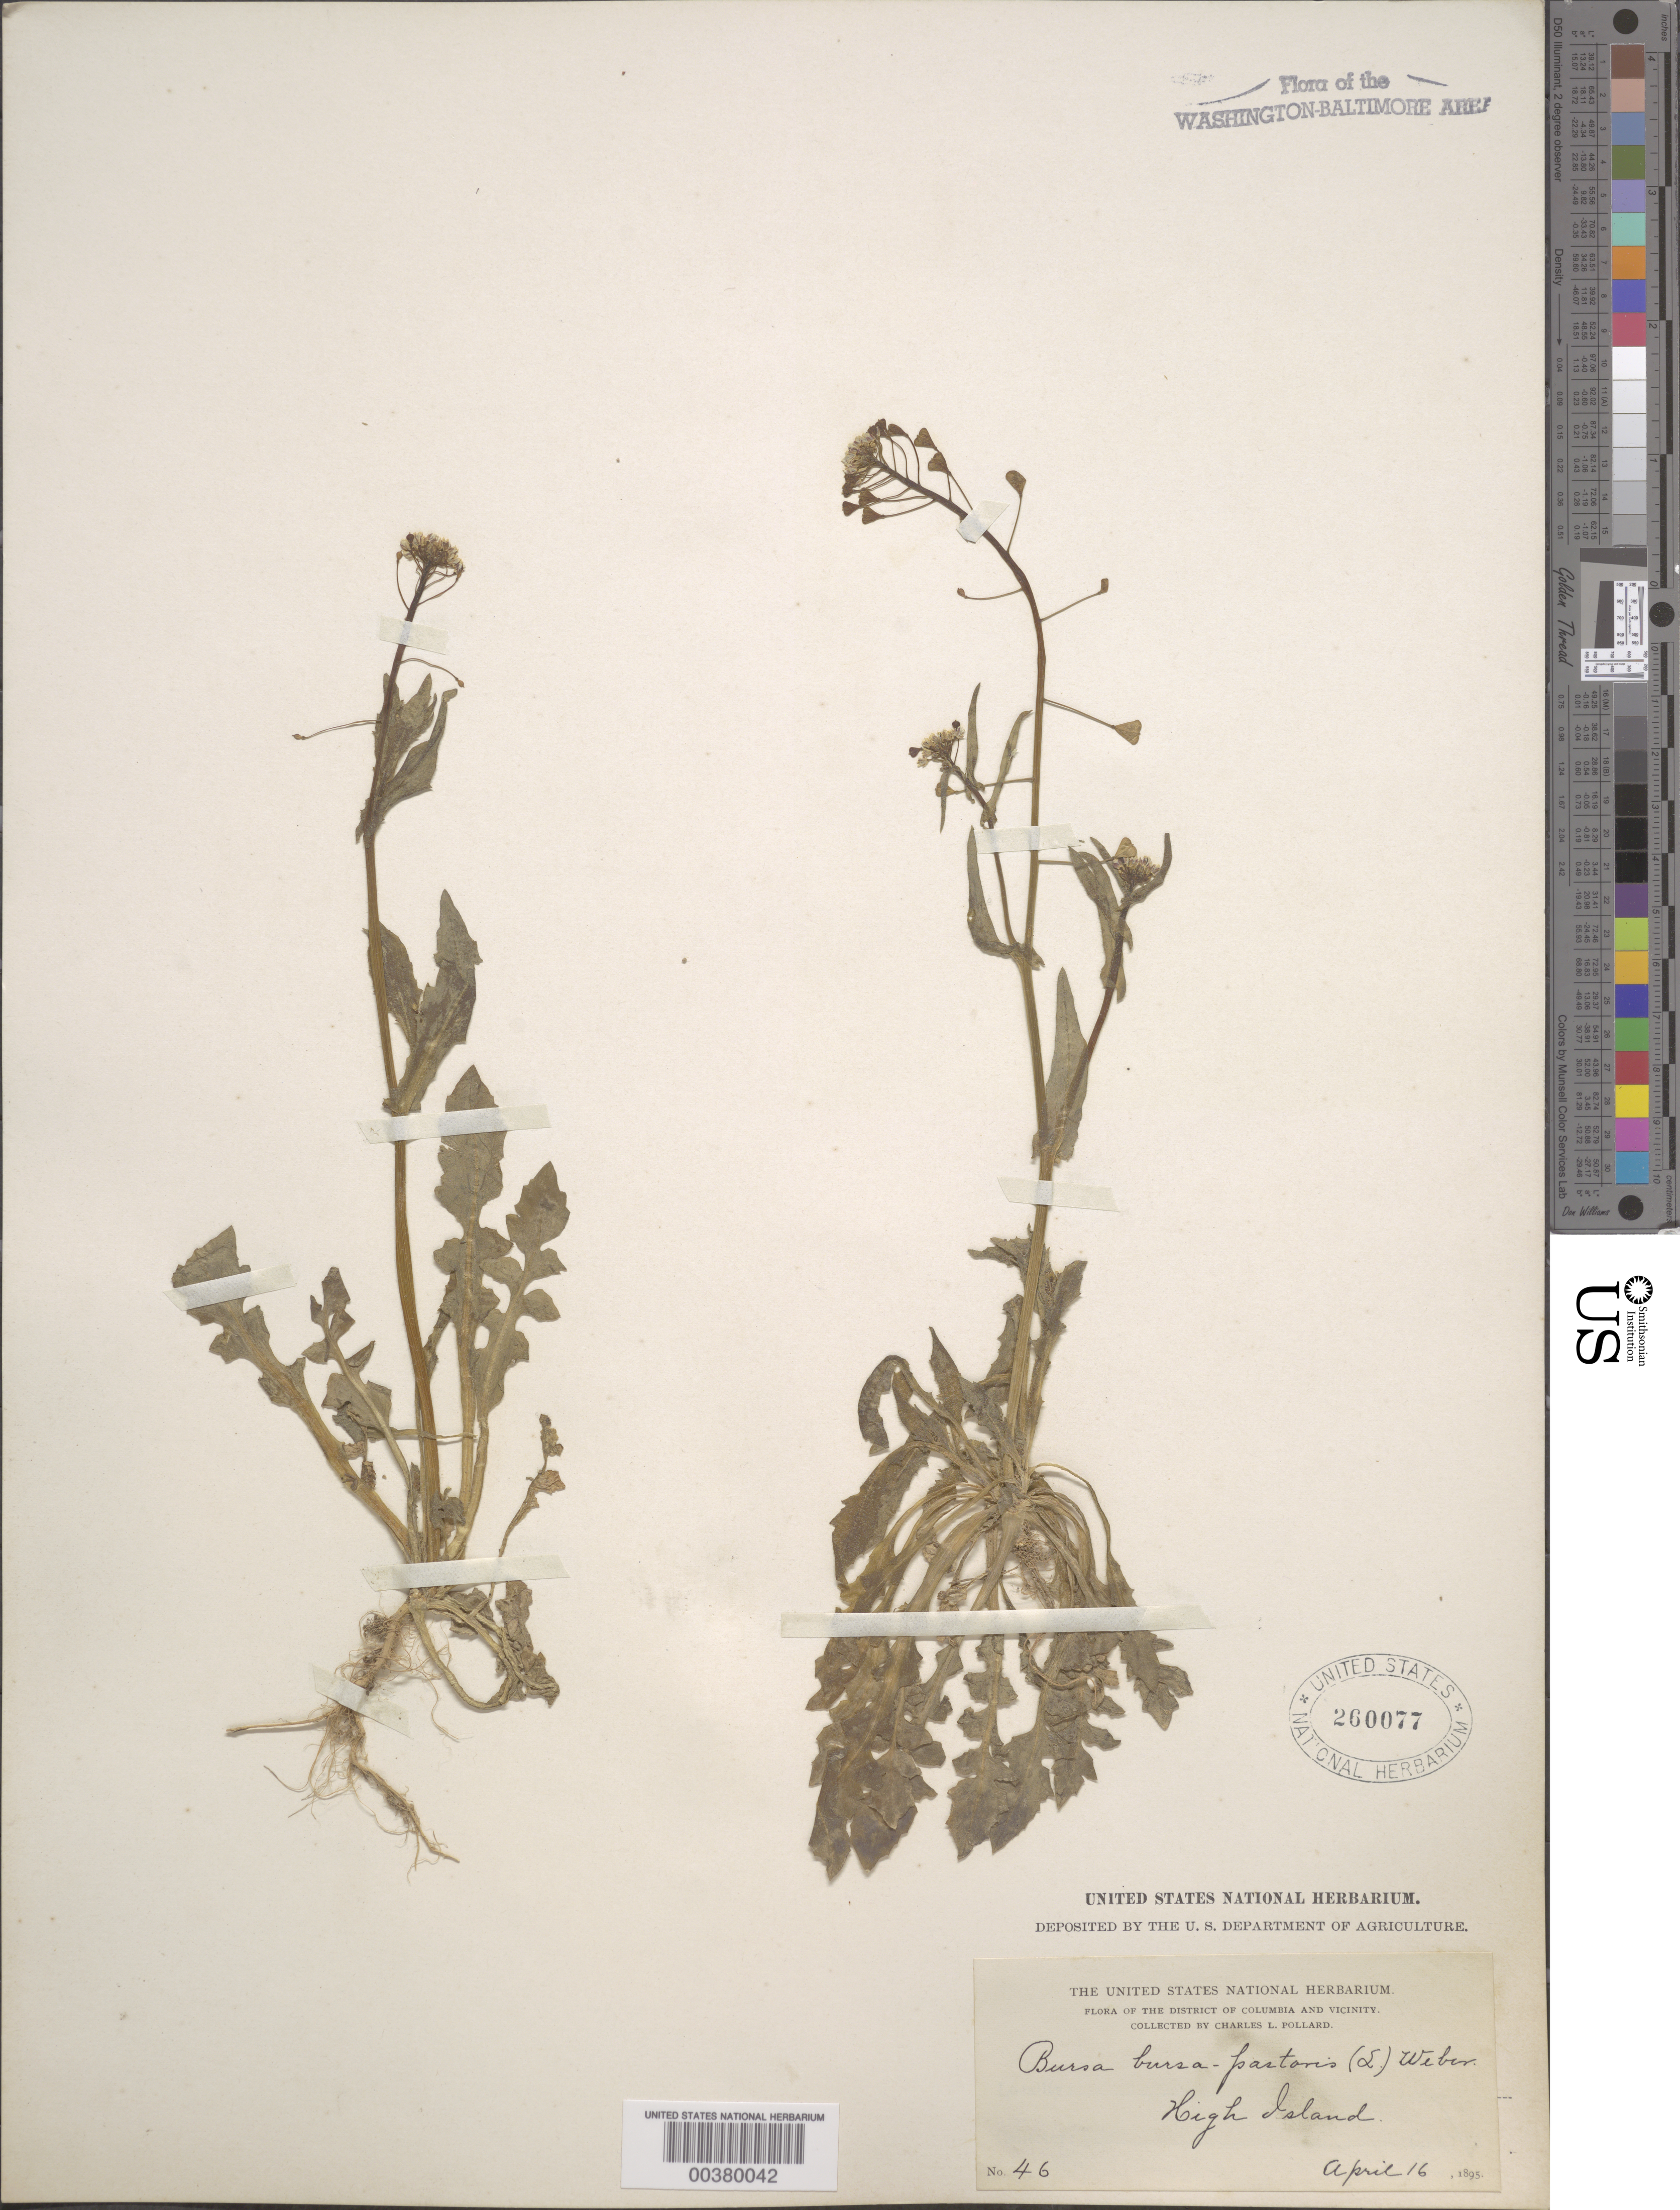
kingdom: Plantae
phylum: Tracheophyta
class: Magnoliopsida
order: Brassicales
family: Brassicaceae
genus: Capsella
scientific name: Capsella bursa-pastoris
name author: (L.) Medik.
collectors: C. L. Pollard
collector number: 46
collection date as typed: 16 Apr 1895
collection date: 1895-04-16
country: United States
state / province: Maryland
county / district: Montgomery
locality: High Island C. & O. Canal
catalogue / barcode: US 260077